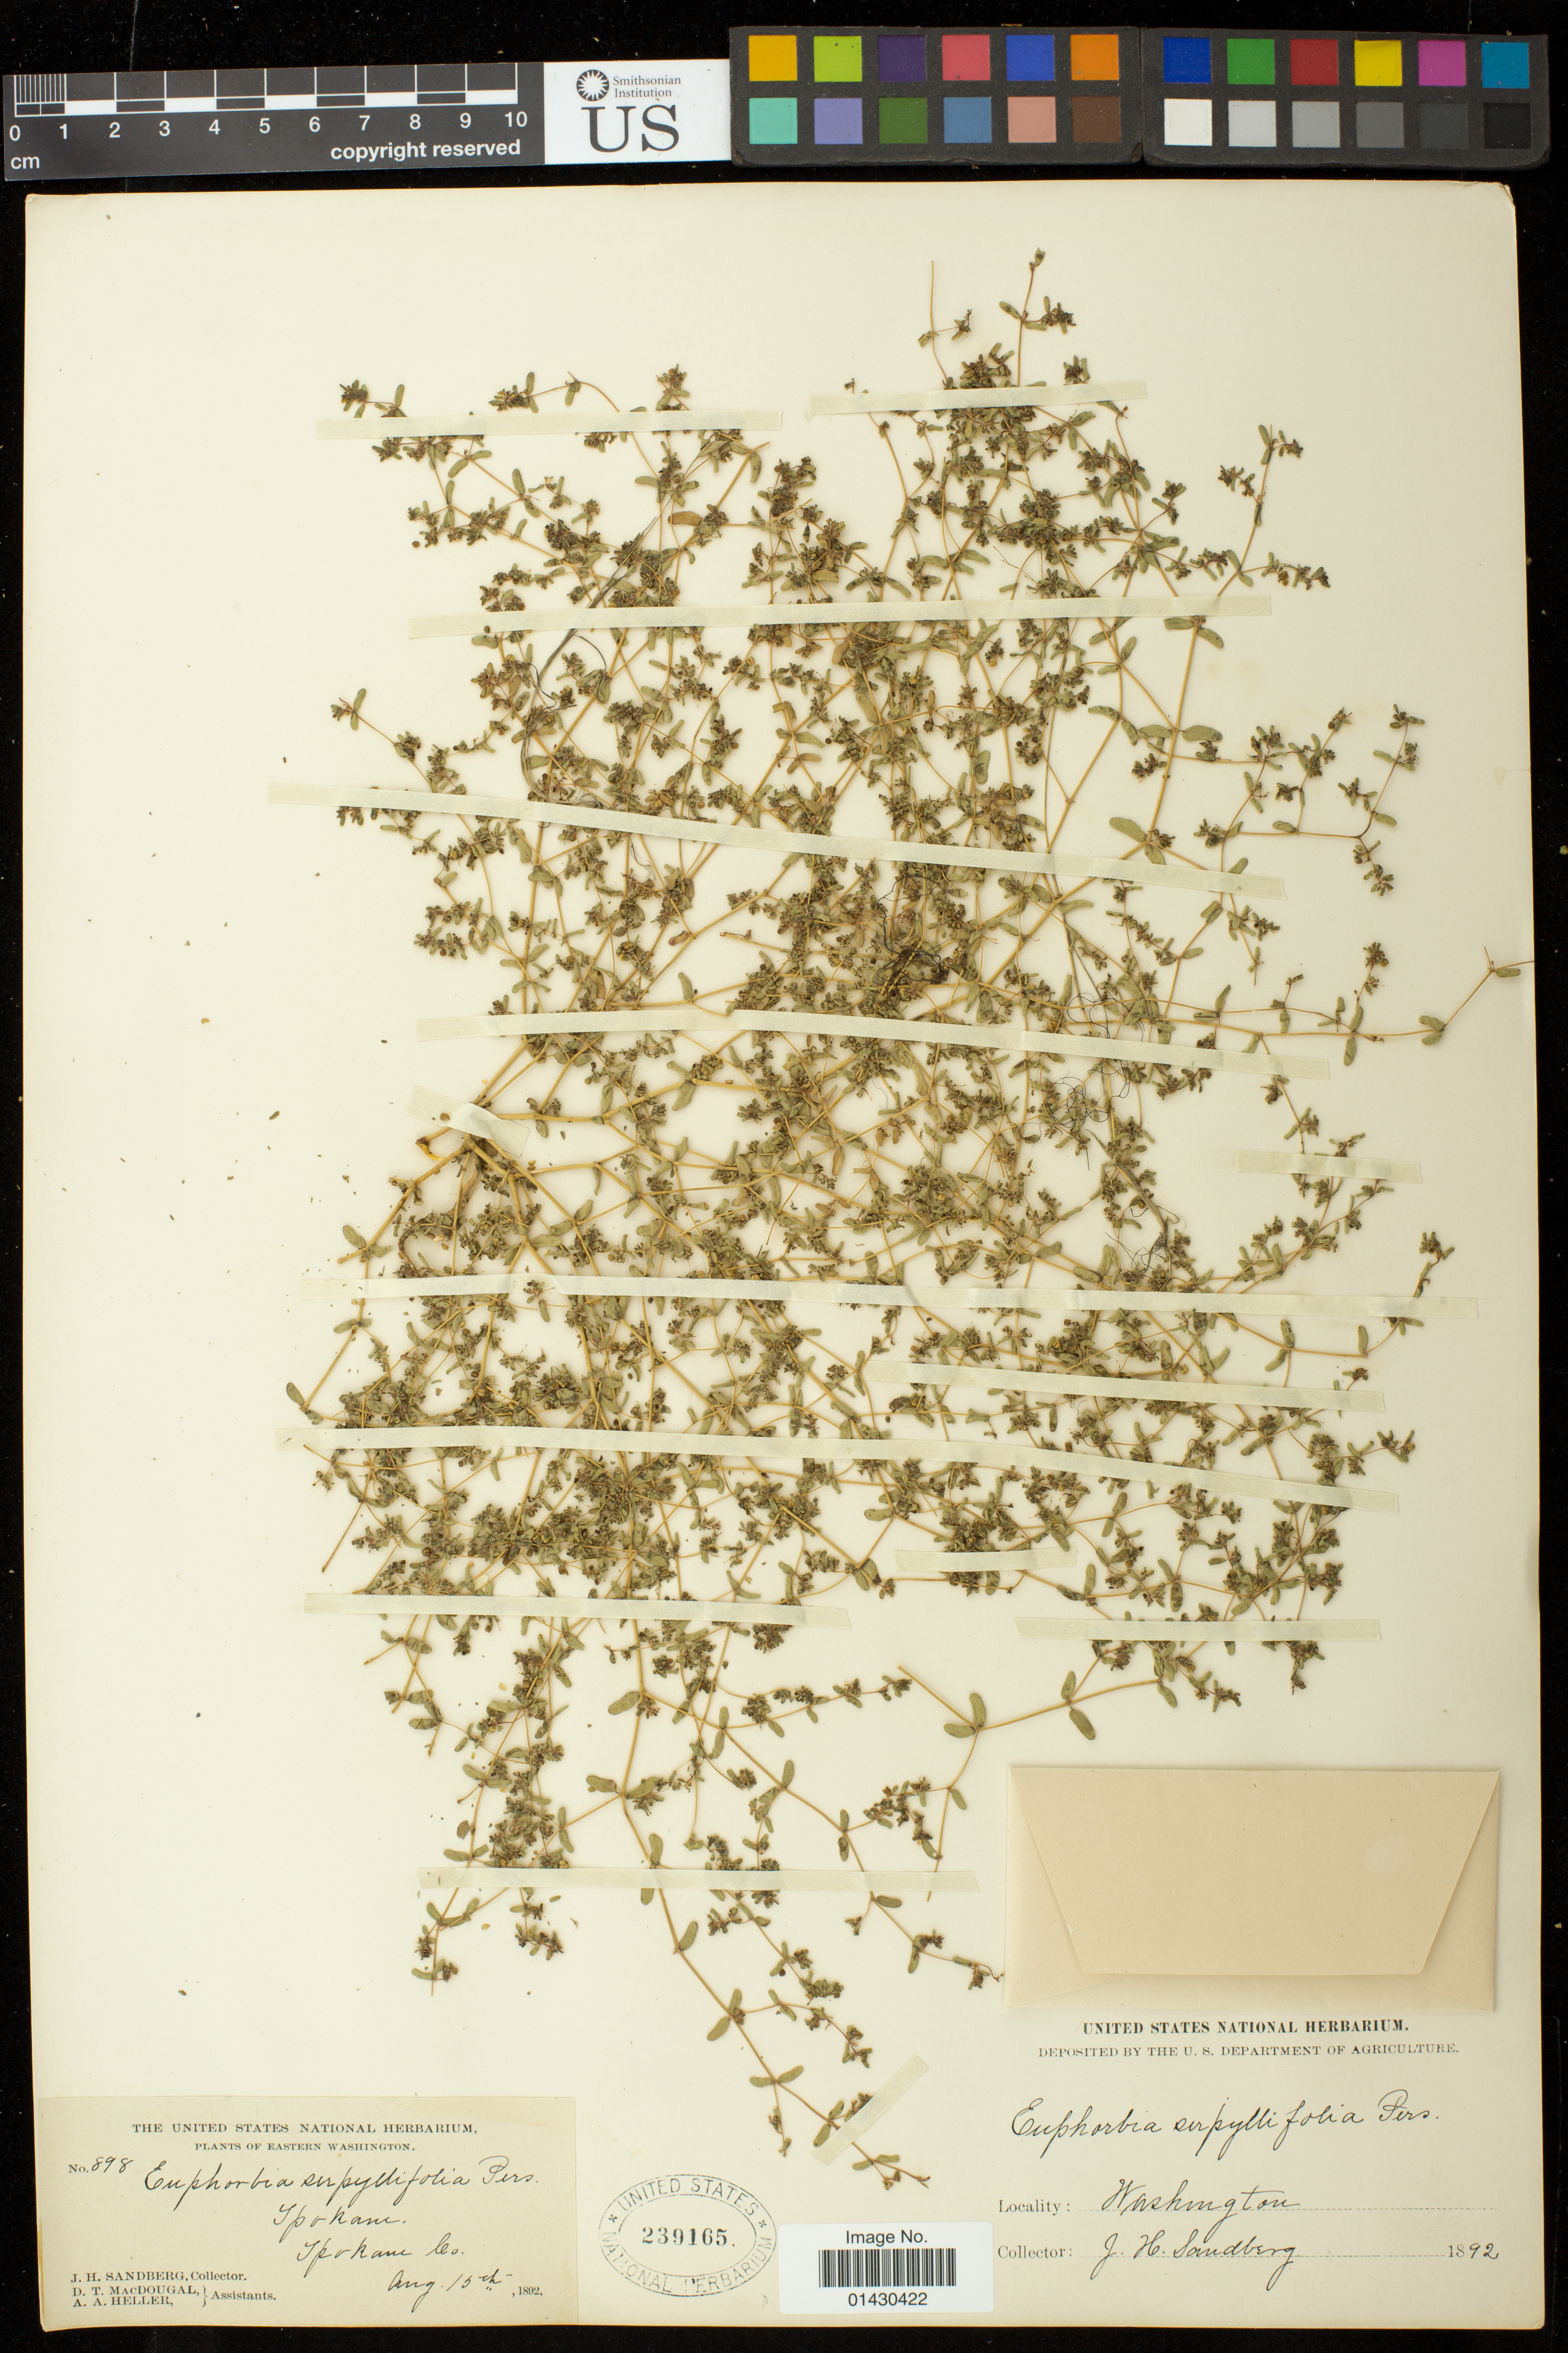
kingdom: Plantae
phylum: Tracheophyta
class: Magnoliopsida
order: Malpighiales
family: Euphorbiaceae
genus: Euphorbia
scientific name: Euphorbia serpillifolia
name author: Pers.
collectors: J. H. Sandberg, D. T. MacDougal & A. A. Heller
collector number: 898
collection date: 1892-08-15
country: United States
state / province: Washington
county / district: Spokane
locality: Spokane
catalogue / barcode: US 239165